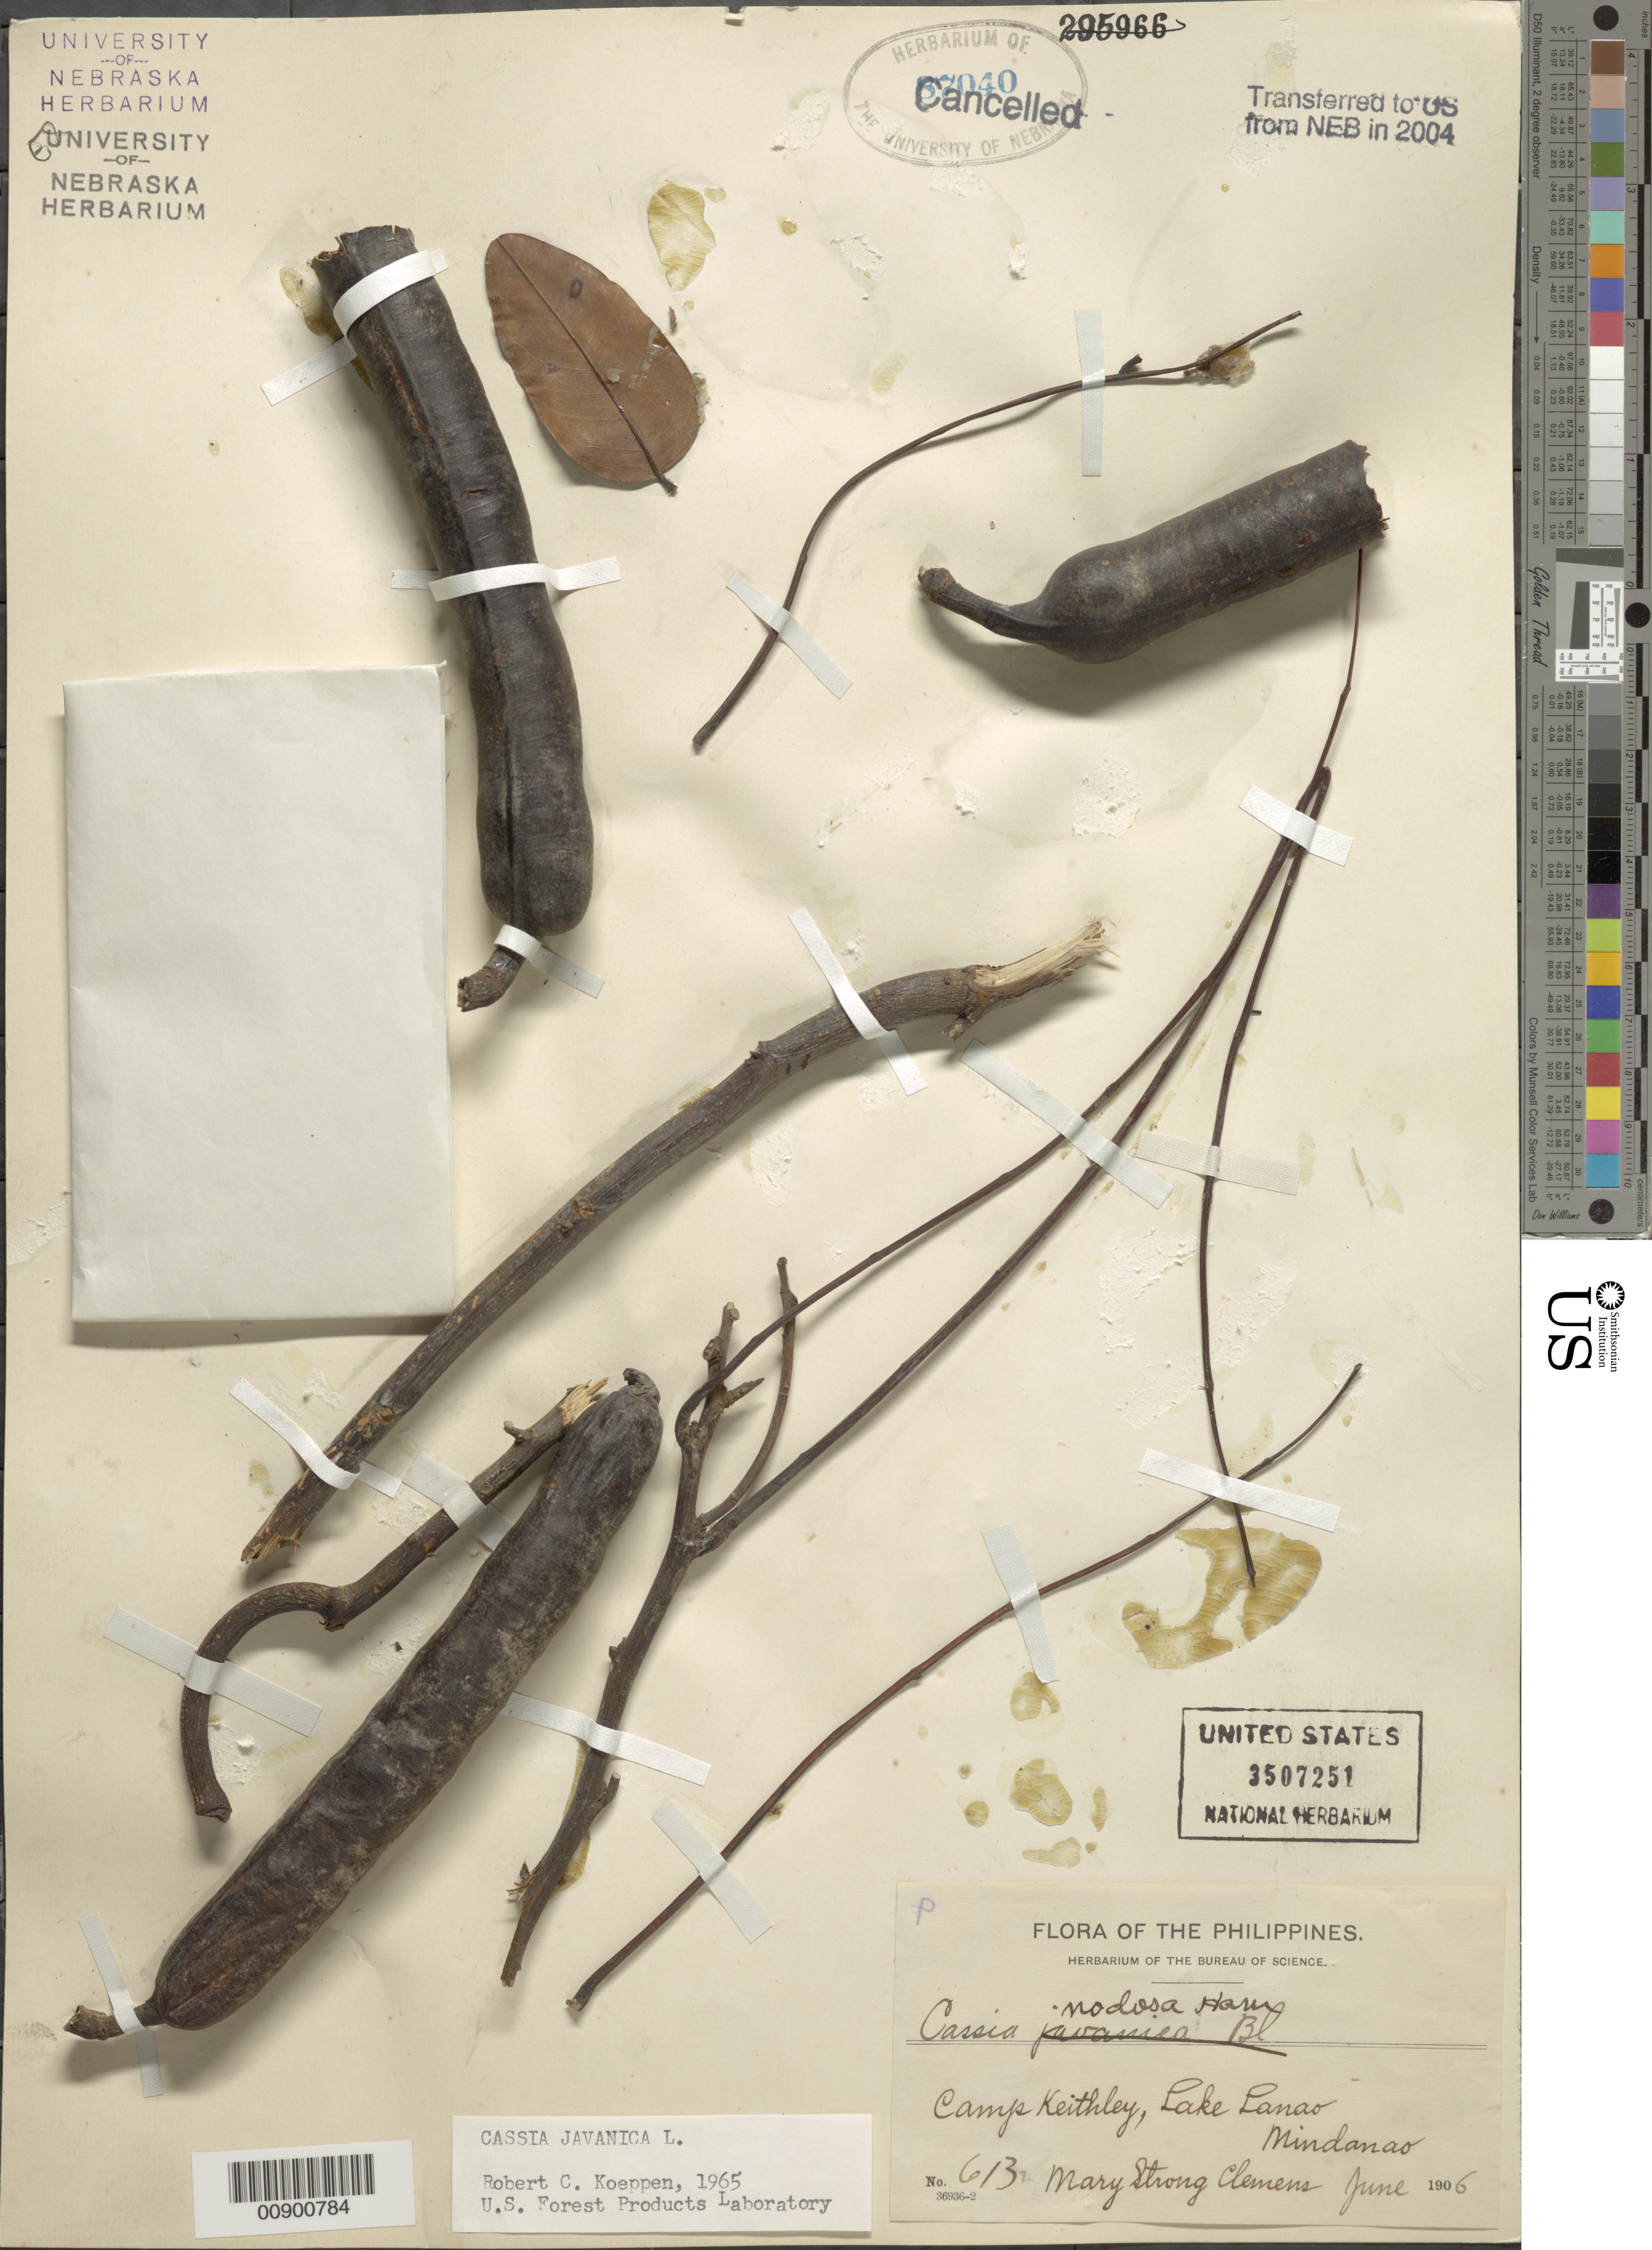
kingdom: Plantae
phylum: Tracheophyta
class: Magnoliopsida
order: Fabales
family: Fabaceae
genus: Cassia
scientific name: Cassia javanica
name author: L.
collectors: M. S. Clemens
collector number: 613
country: Philippines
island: Mindanao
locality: Camp Keithley, Lake Lanao.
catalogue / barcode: US 3507251